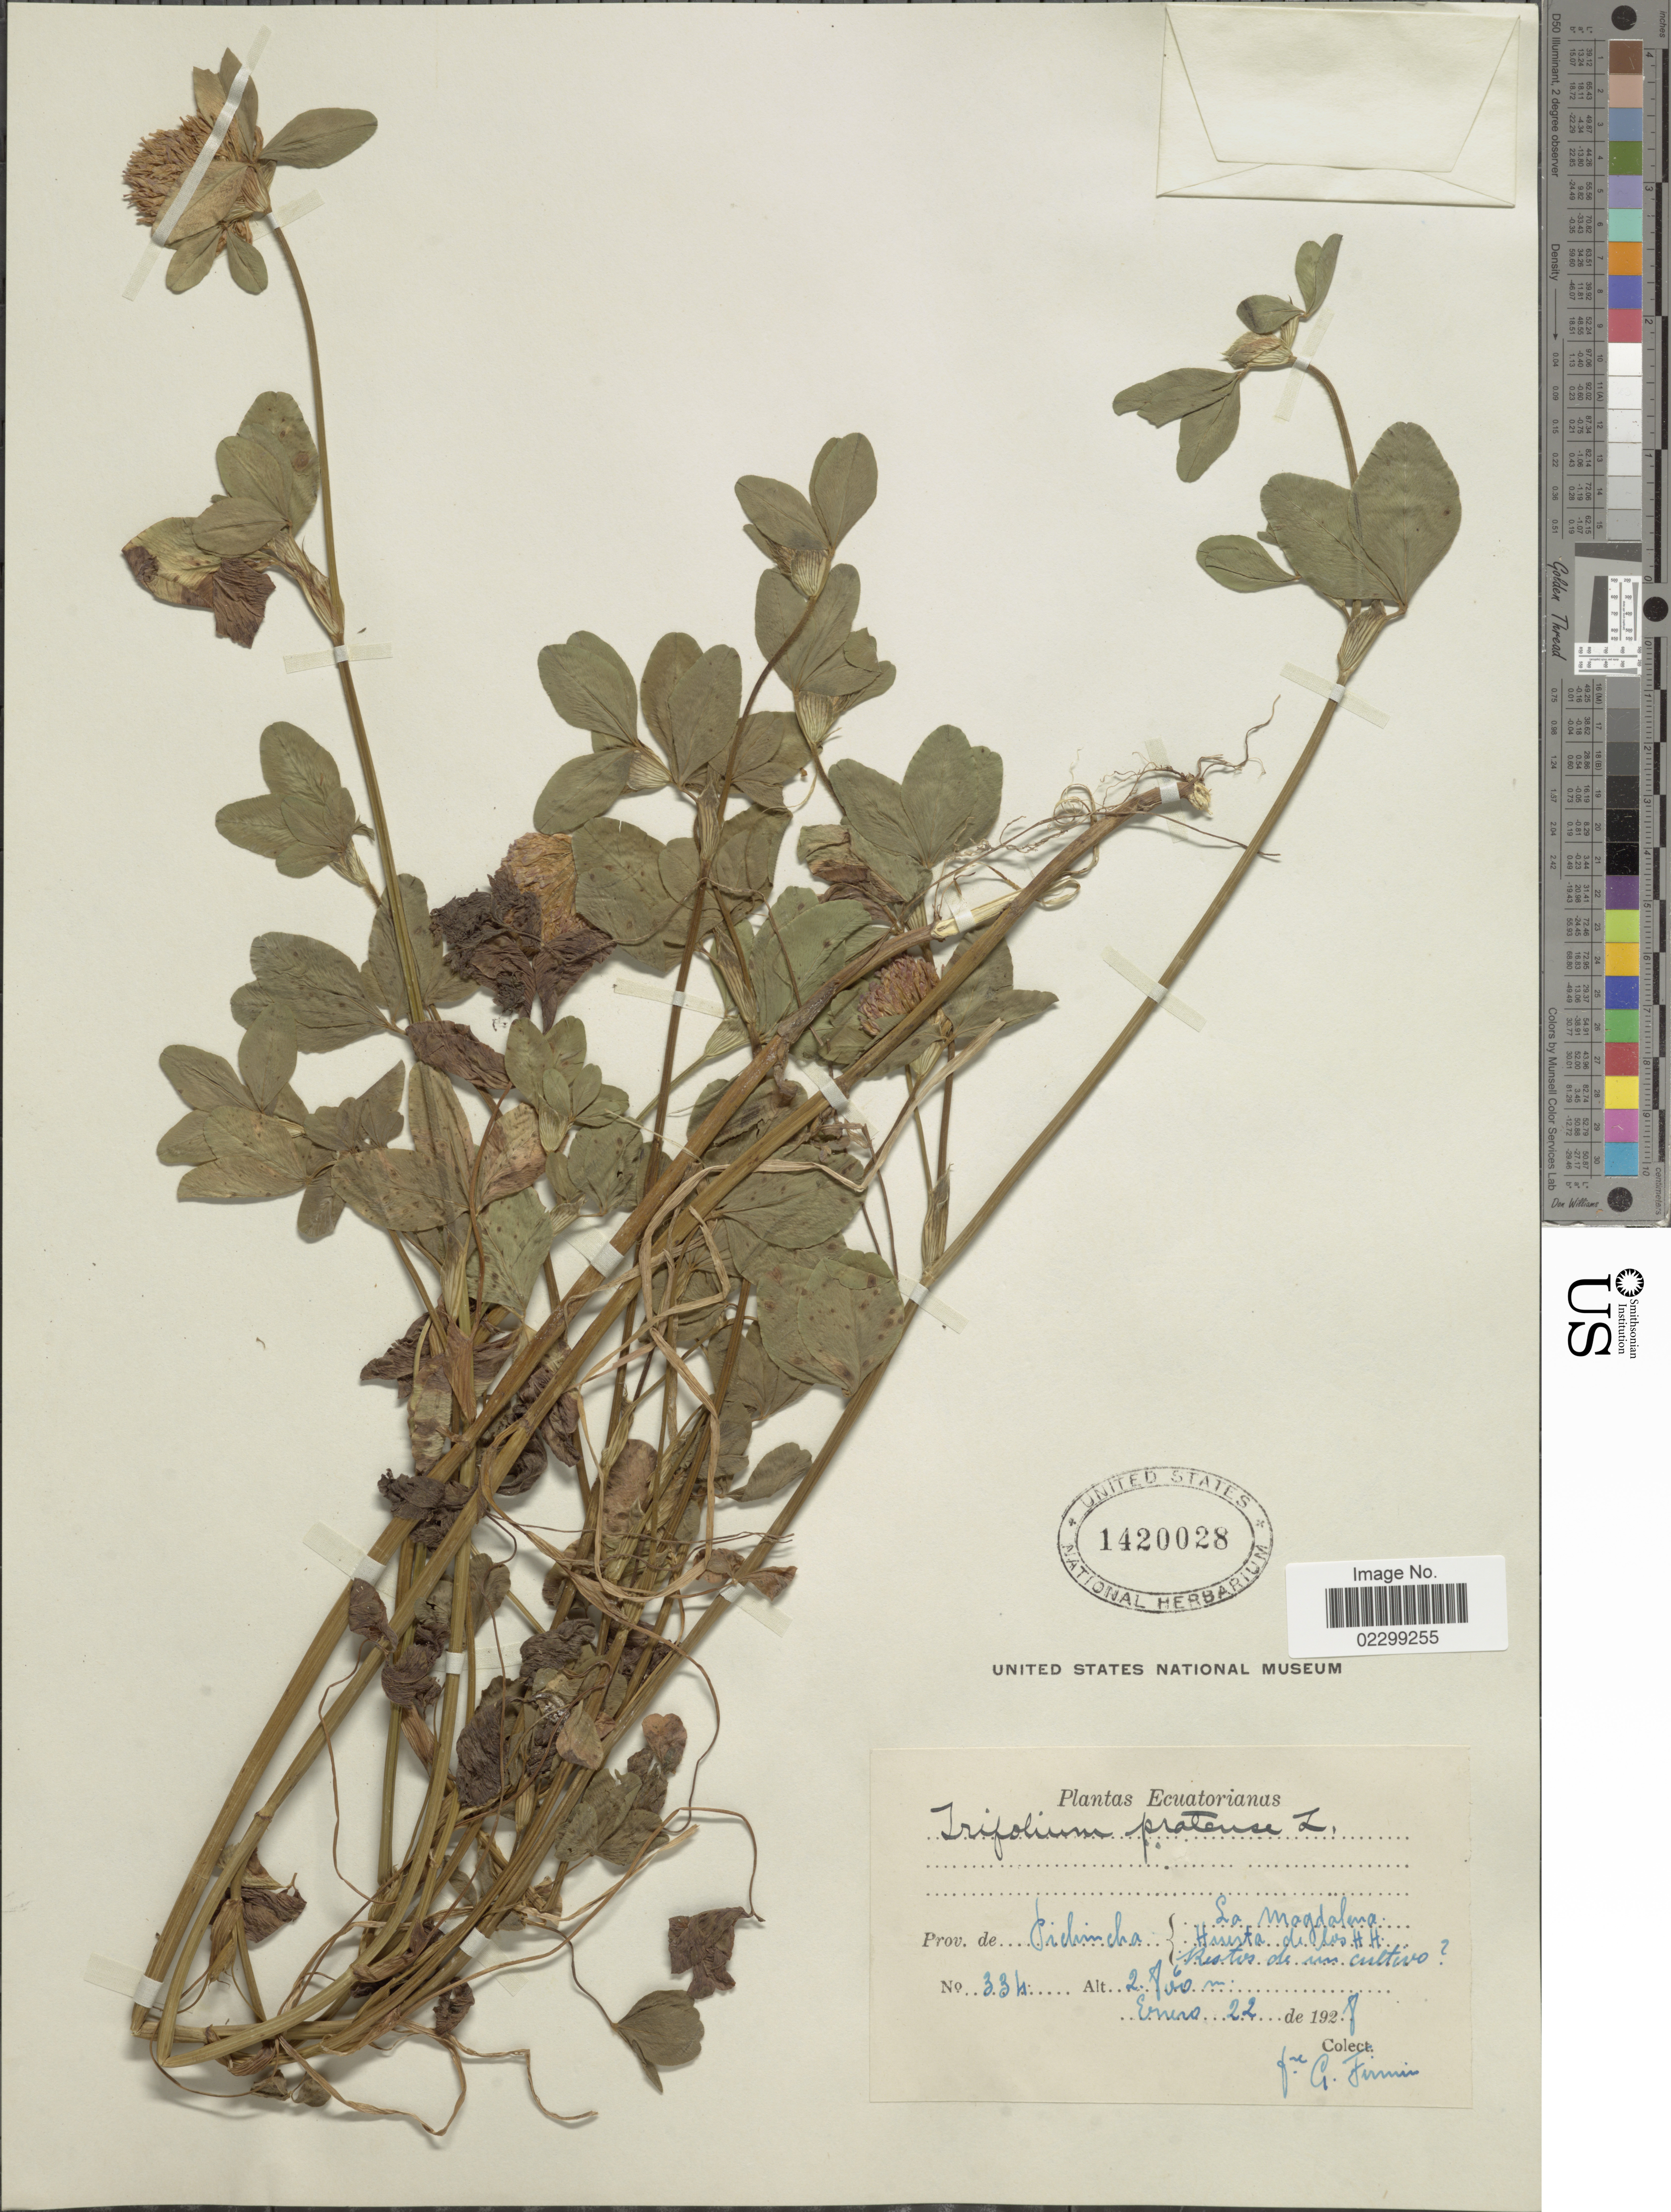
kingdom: Plantae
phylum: Tracheophyta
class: Magnoliopsida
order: Fabales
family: Fabaceae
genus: Trifolium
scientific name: Trifolium pratense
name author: L.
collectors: F. Firmin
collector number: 334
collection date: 1928-01-22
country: Ecuador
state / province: Pichincha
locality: La Magdalena, Huerta de olos H.H., Restos de un cultivo [unsure placement]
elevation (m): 2800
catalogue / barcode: US 1420028